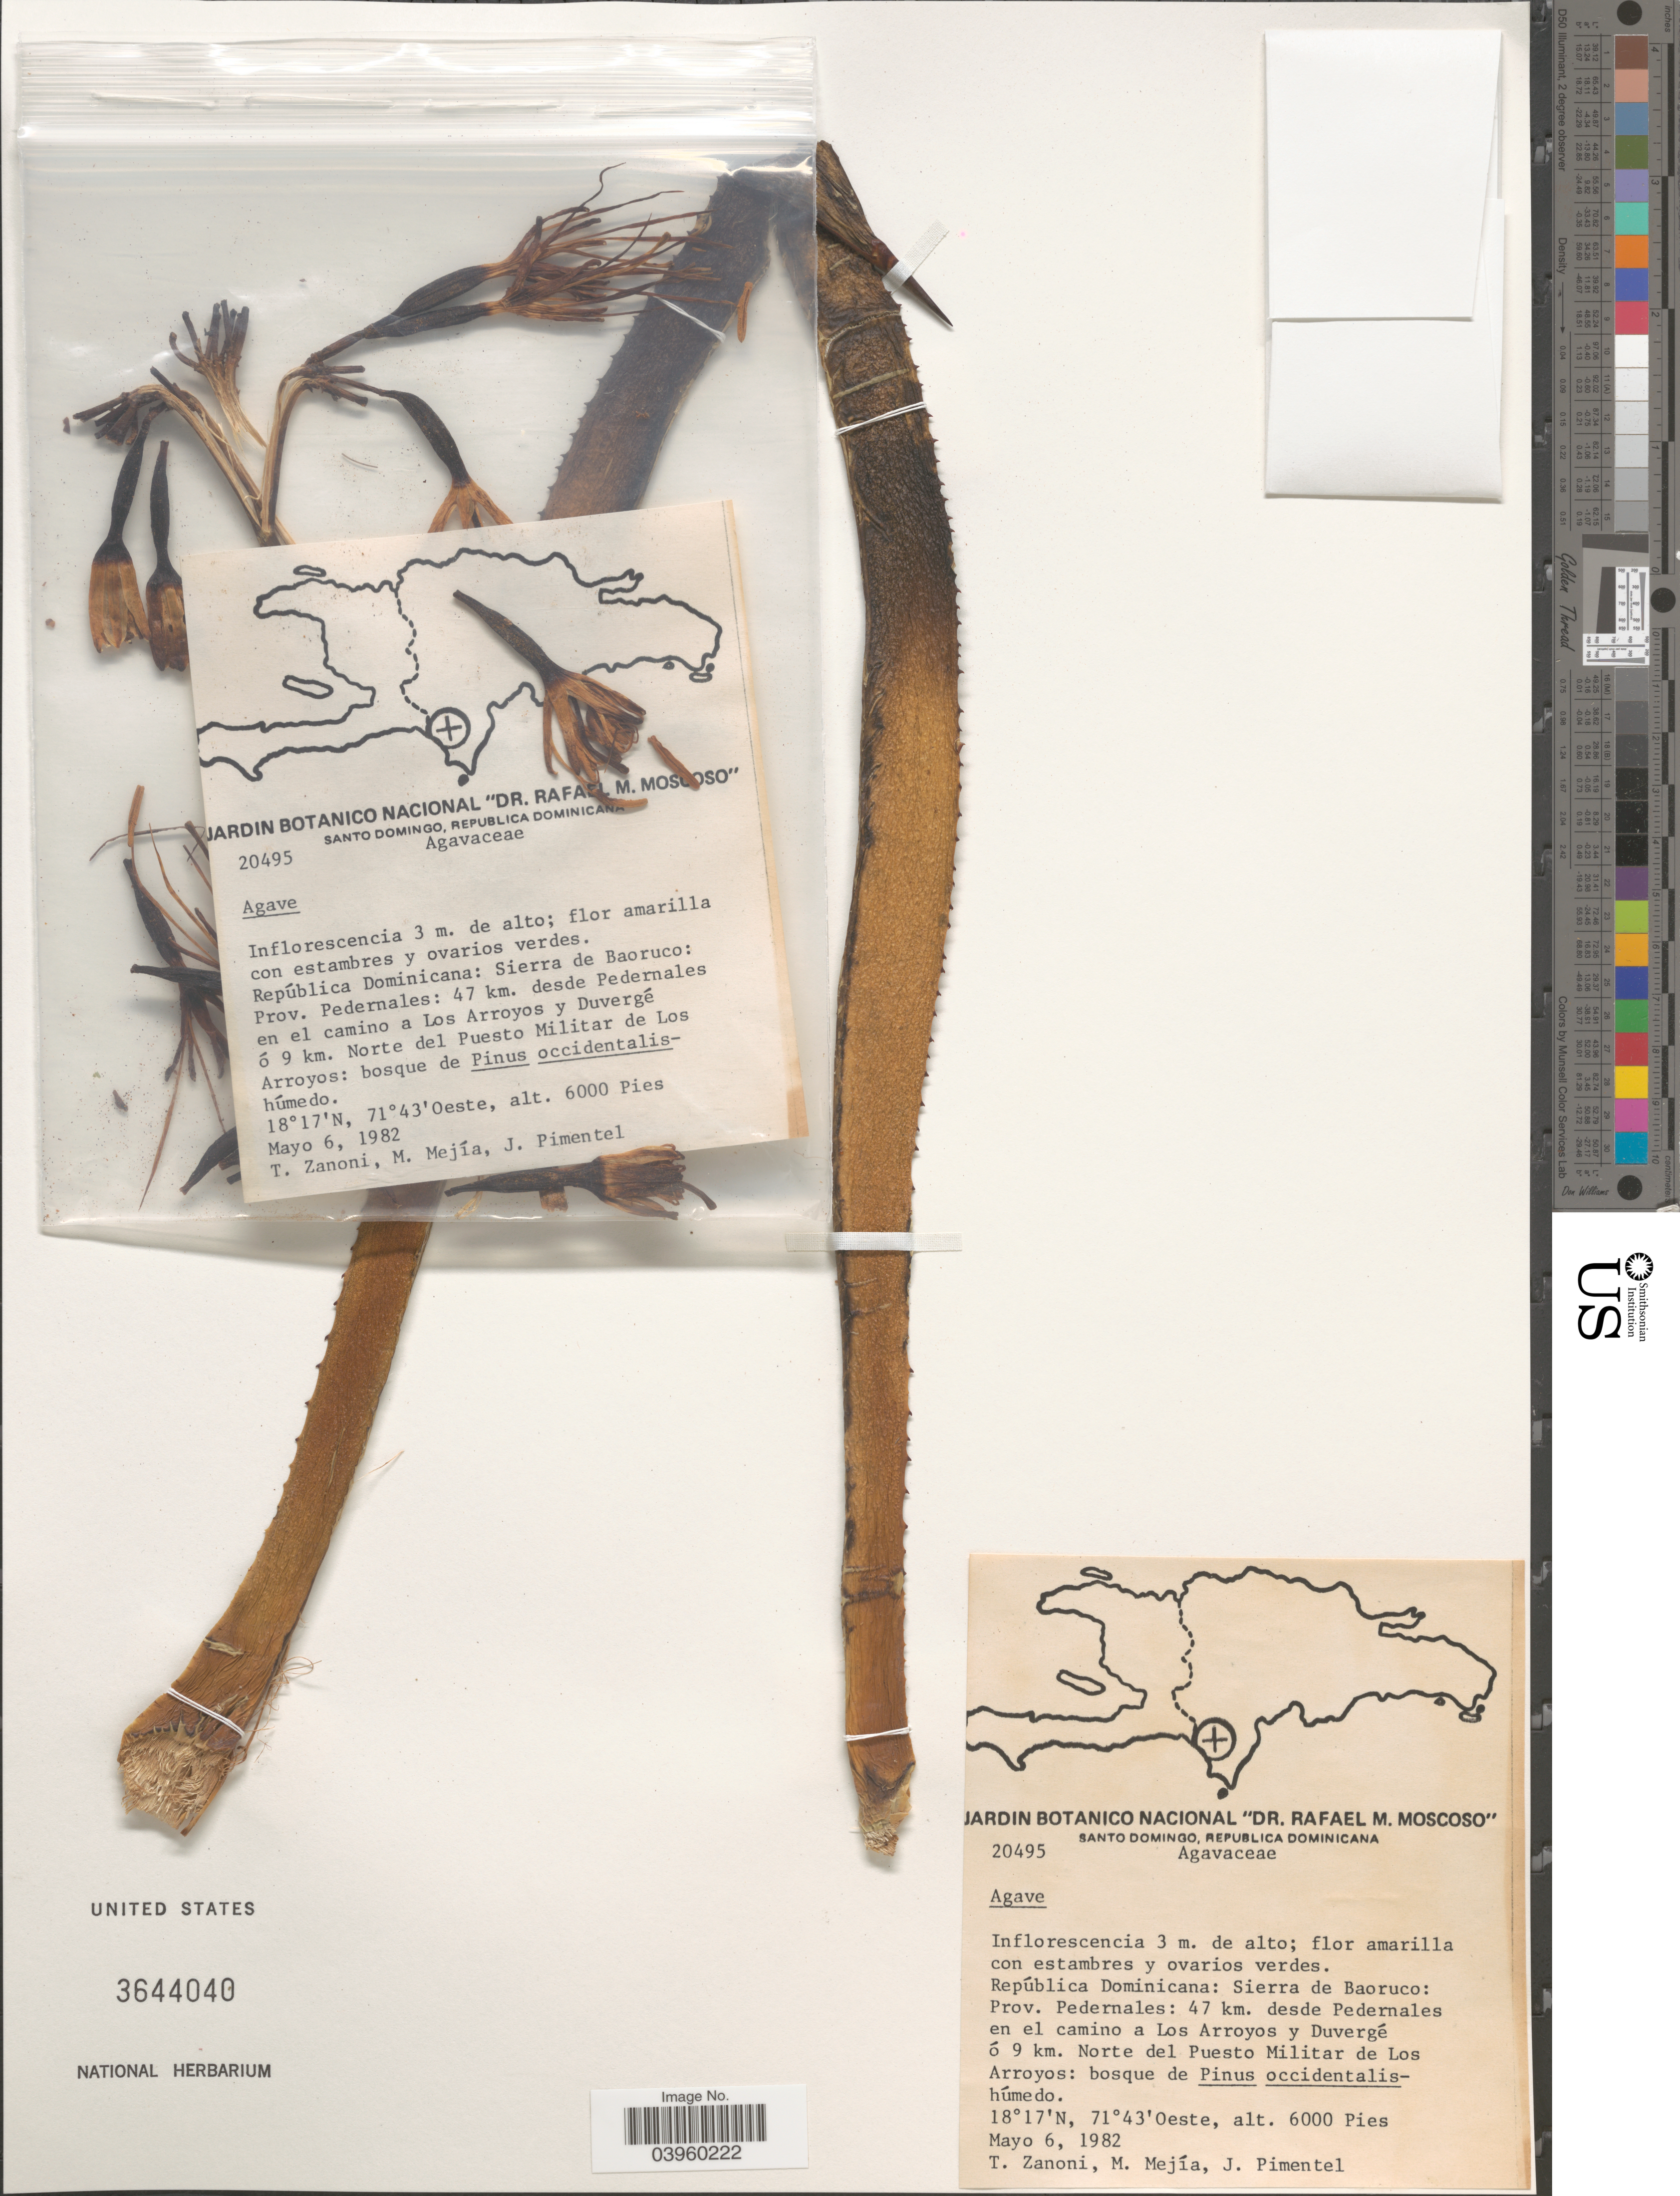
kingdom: Plantae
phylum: Tracheophyta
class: Liliopsida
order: Asparagales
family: Asparagaceae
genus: Agave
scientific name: Agave sp.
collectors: T. Zanoni, M. Mejia & J. Pimentel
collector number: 20495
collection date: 1982-05-06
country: Dominican Republic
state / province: Baoruco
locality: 47 km. desde Pedernales en el camino a Los Arroyos y Duvergé ó 9 km. Norte del Puesto Militar de Los Arroyos.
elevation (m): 1829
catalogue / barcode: US 3644040